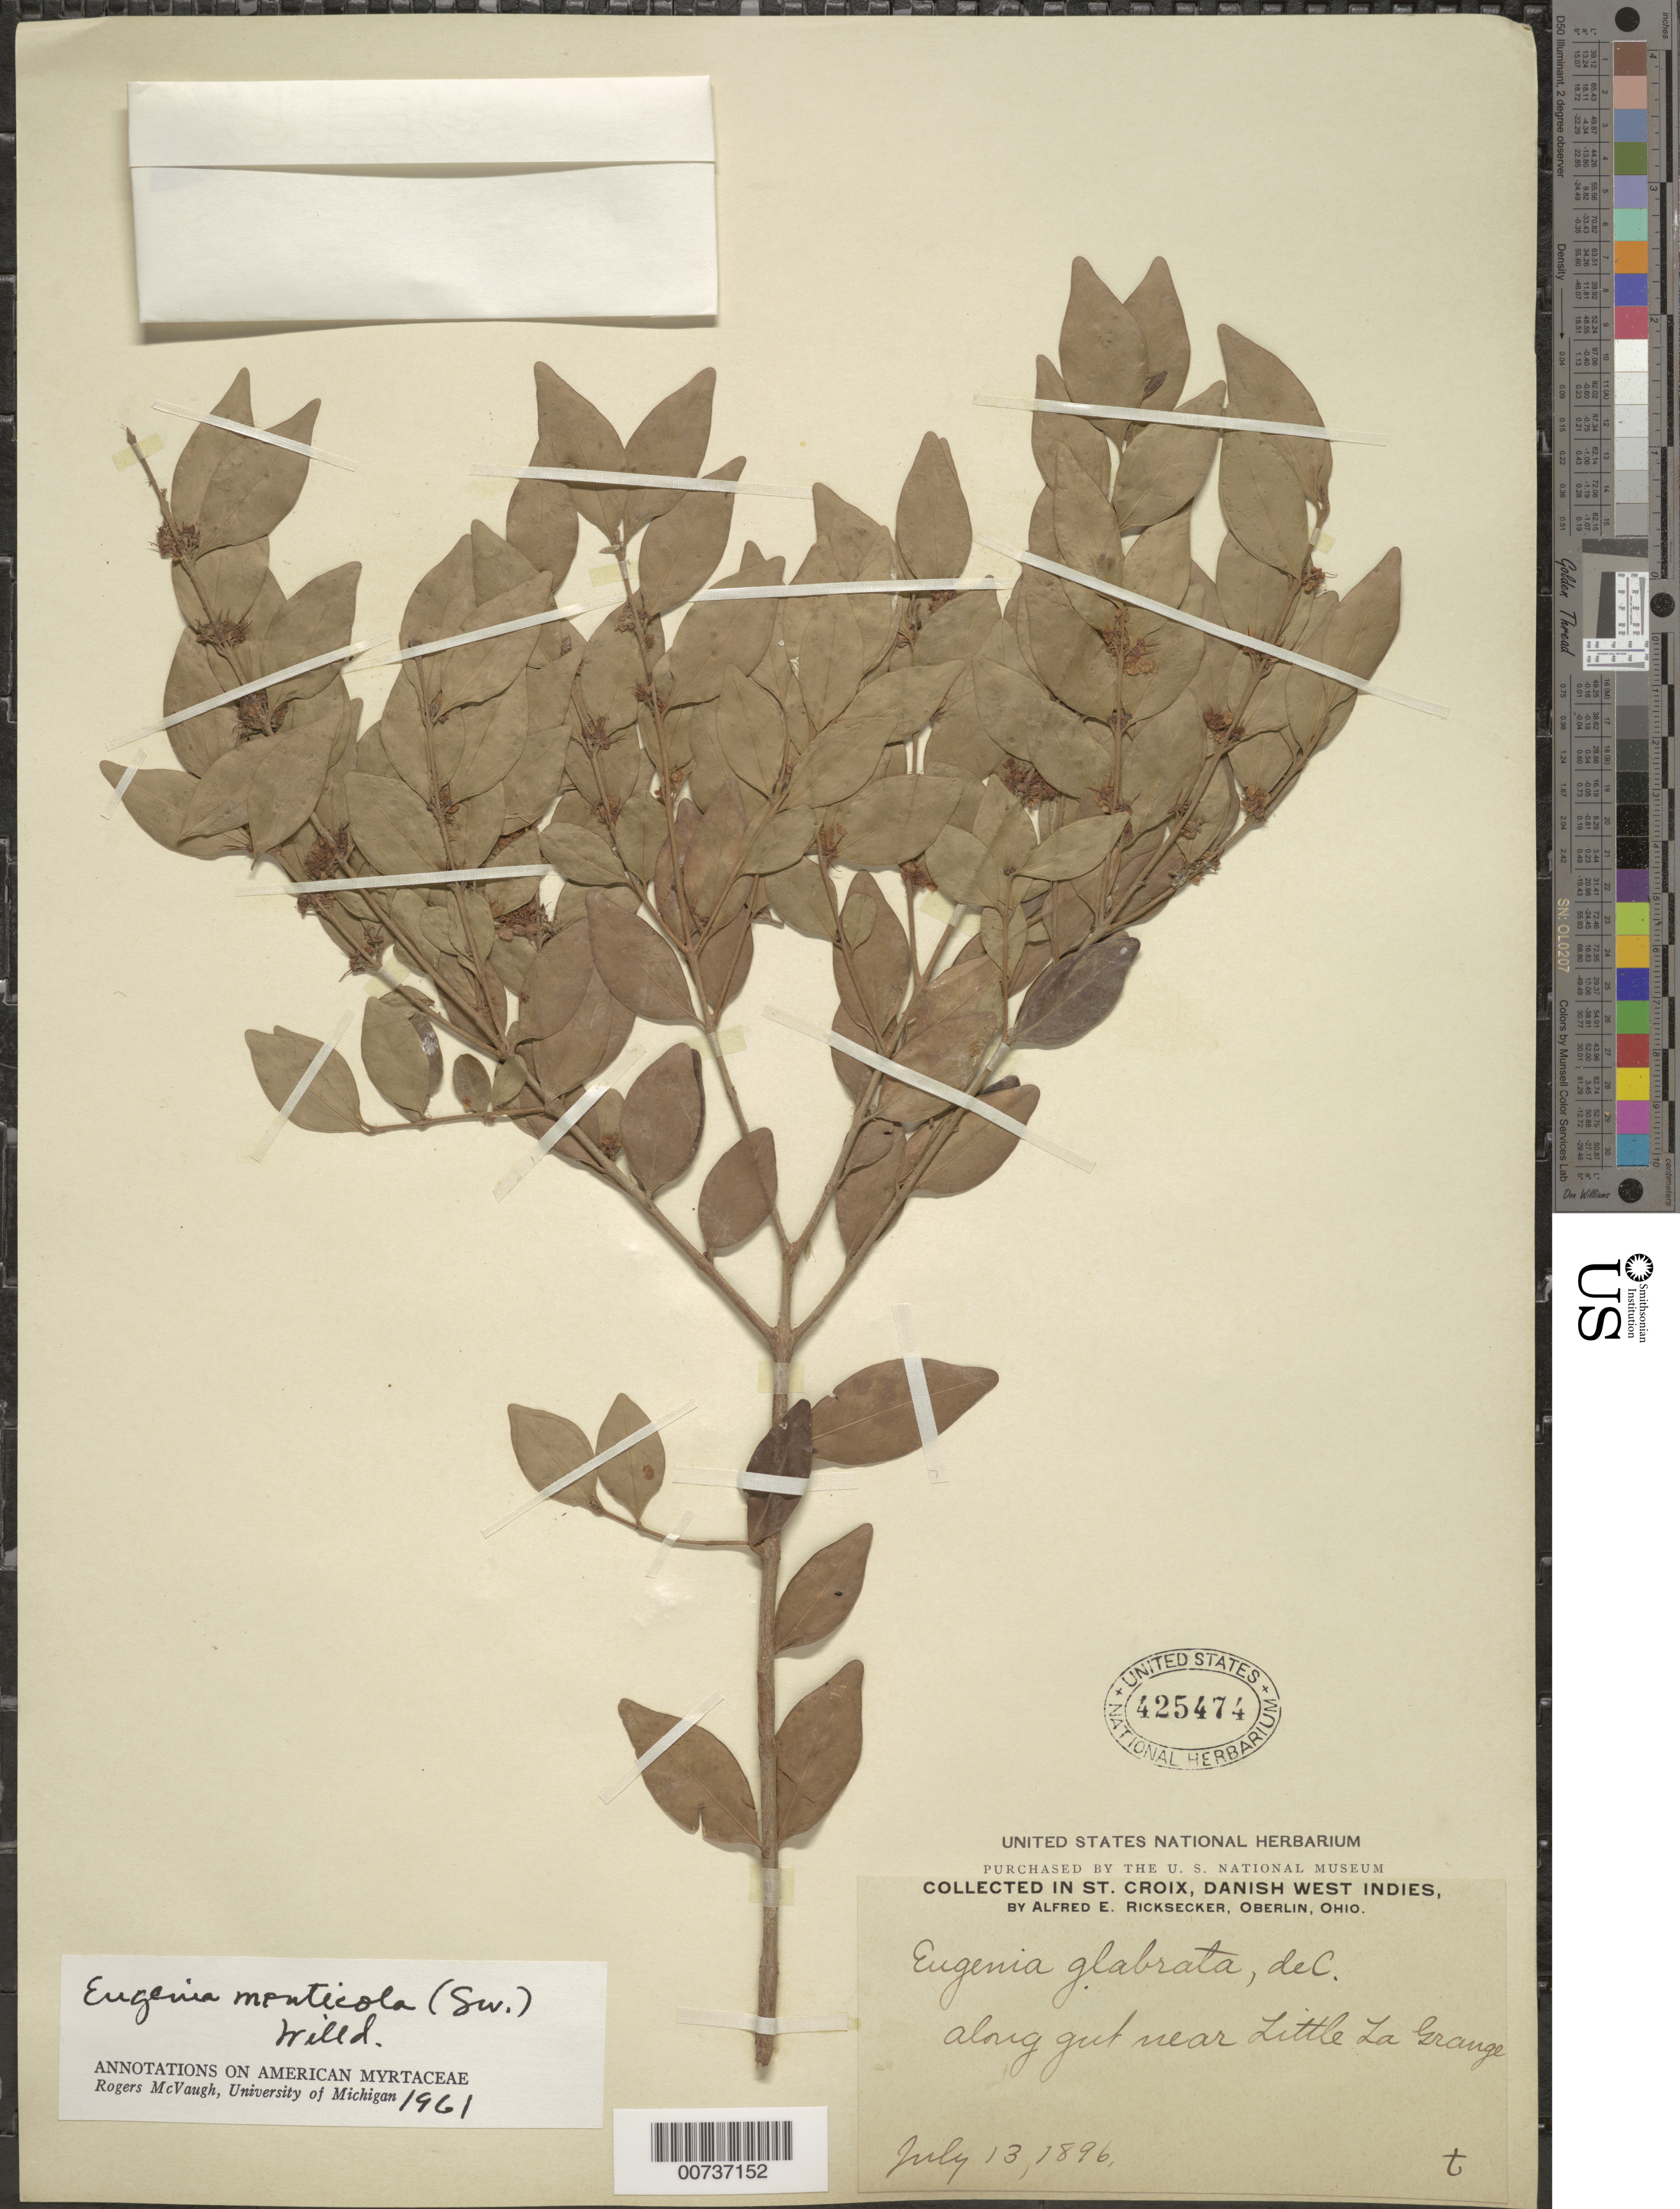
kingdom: Plantae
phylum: Tracheophyta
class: Magnoliopsida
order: Myrtales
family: Myrtaceae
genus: Eugenia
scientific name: Eugenia monticola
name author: (Sw.) DC.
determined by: McVaugh, R.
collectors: A. E. Ricksecker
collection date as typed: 13 Jul 1896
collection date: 1896-07-13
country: U.S. Virgin Islands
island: St. Croix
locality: Along gut near Little La Grange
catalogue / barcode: US 425474